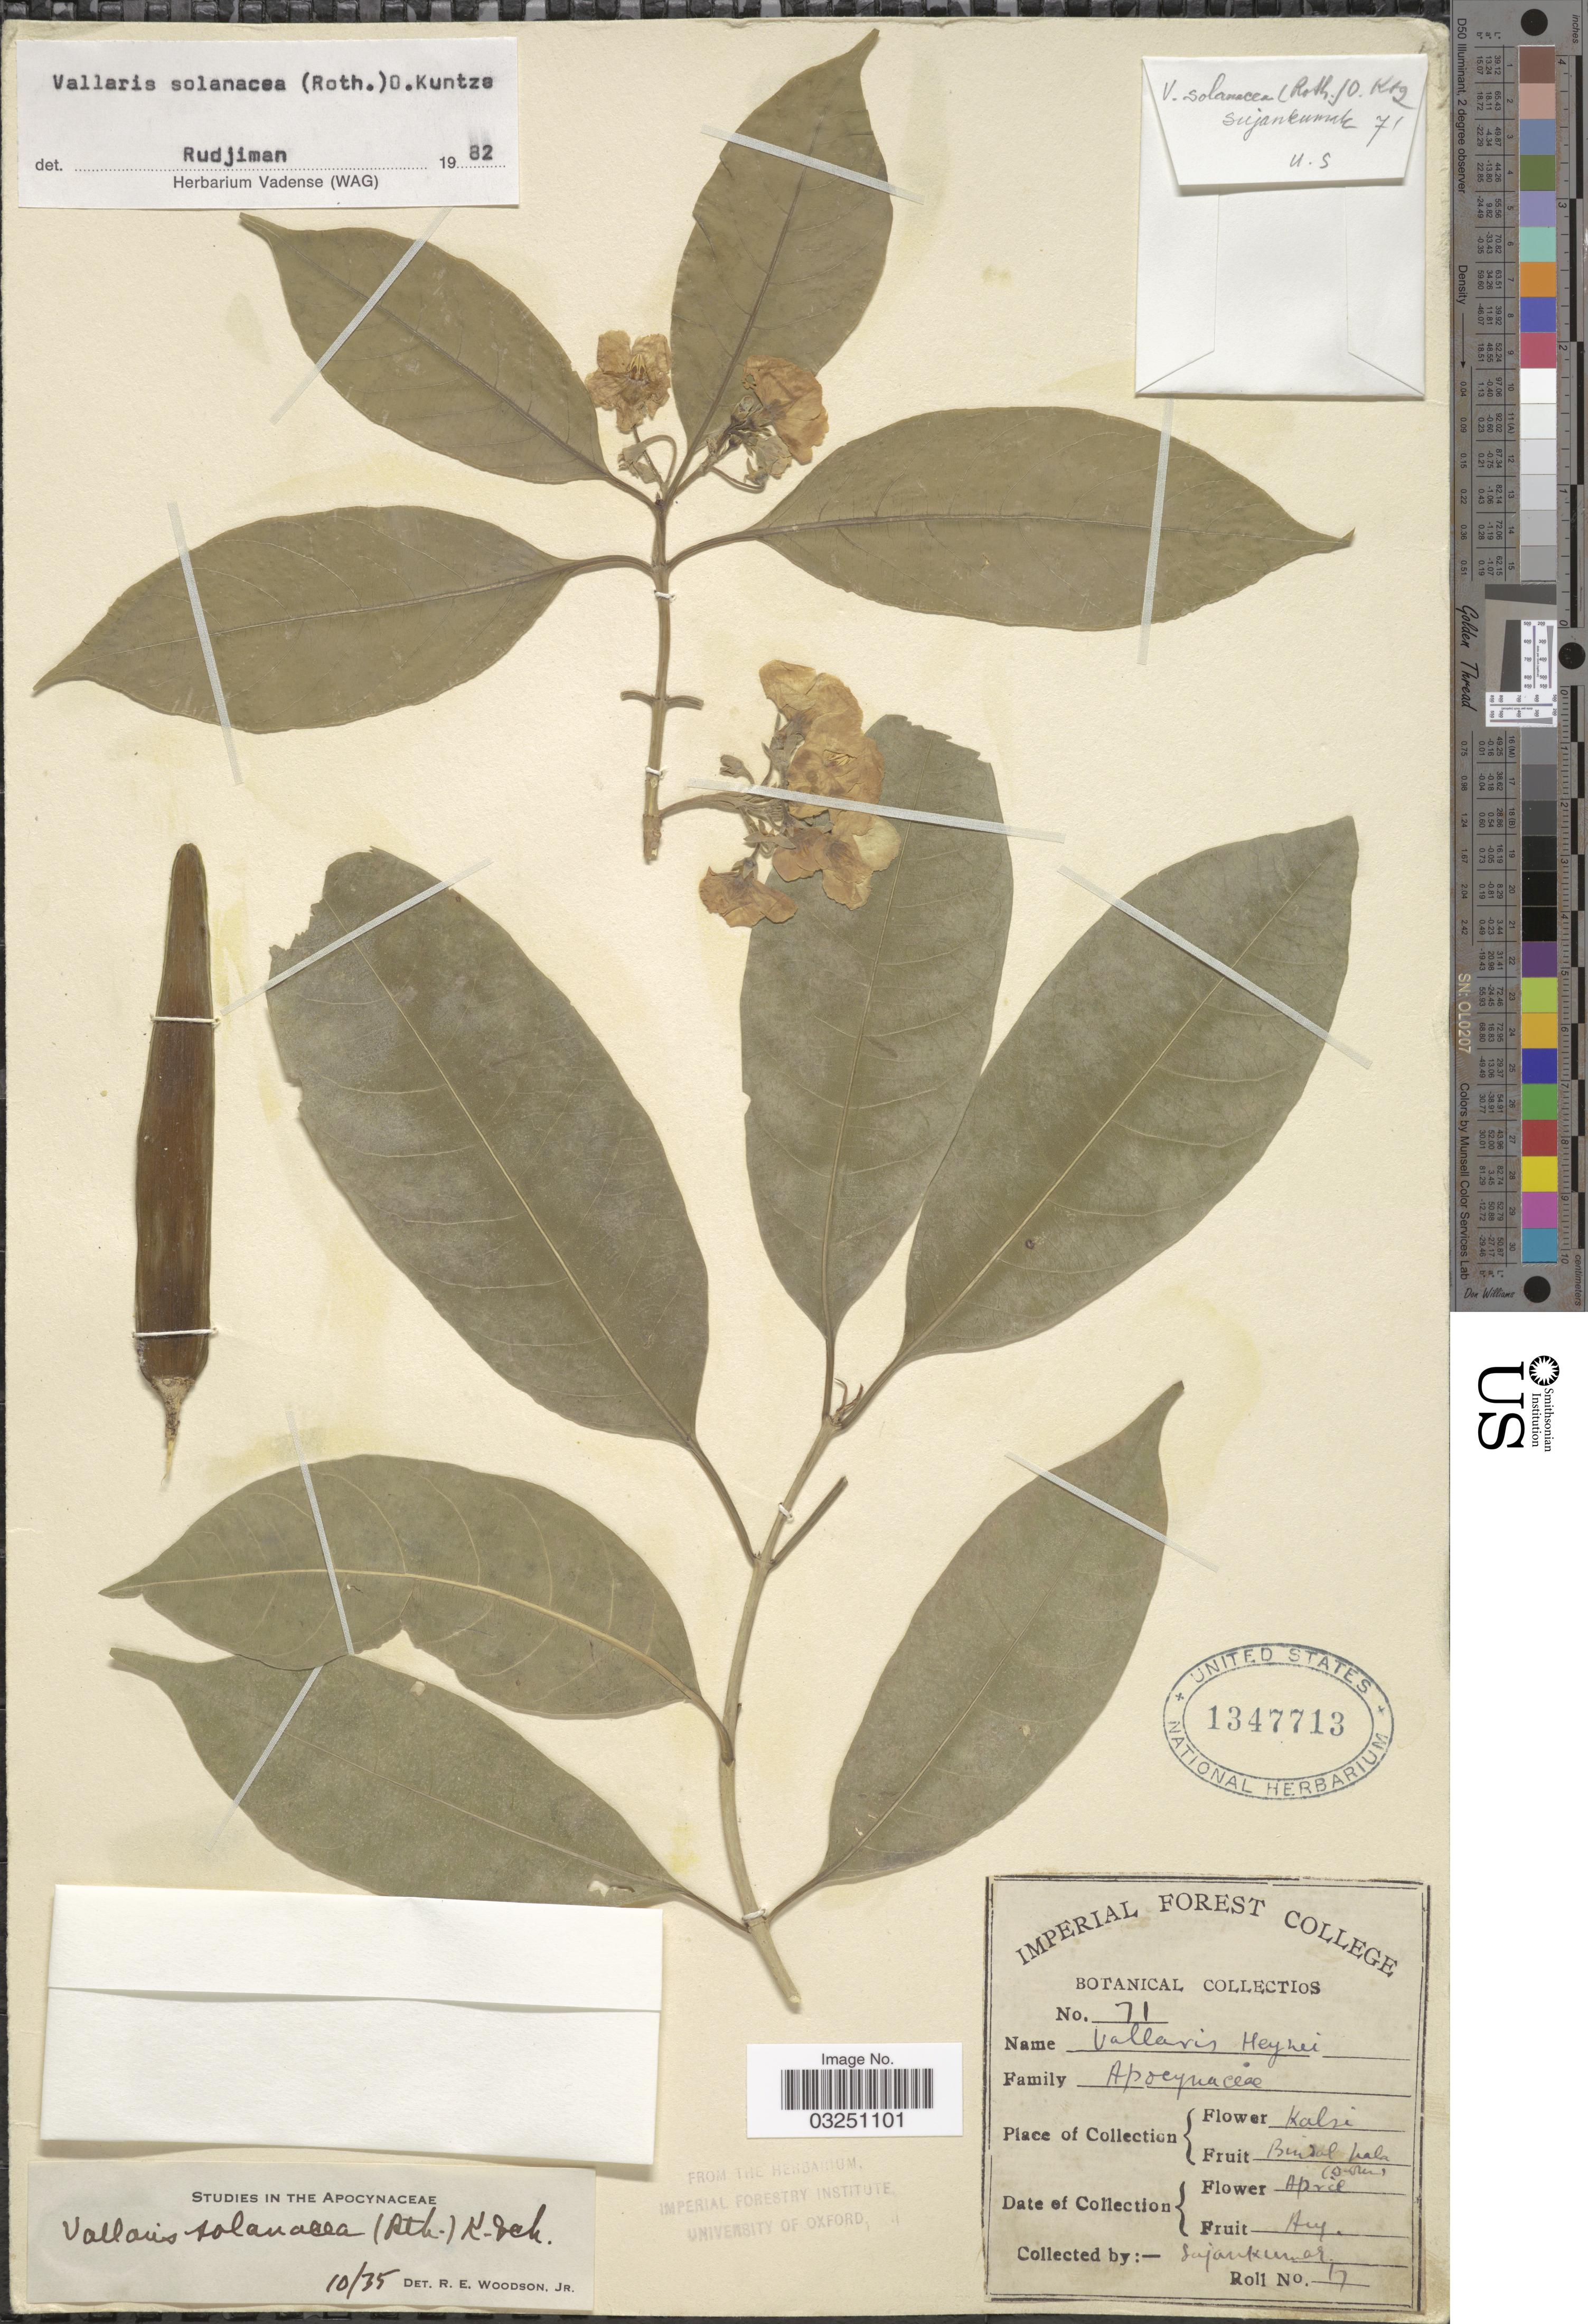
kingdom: Plantae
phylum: Tracheophyta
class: Magnoliopsida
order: Gentianales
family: Apocynaceae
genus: Vallaris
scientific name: Vallaris solanacea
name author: (Roth) Kuntze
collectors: S. Kumar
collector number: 71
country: India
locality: Kalsi, Bindal nala.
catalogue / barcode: US 1347713